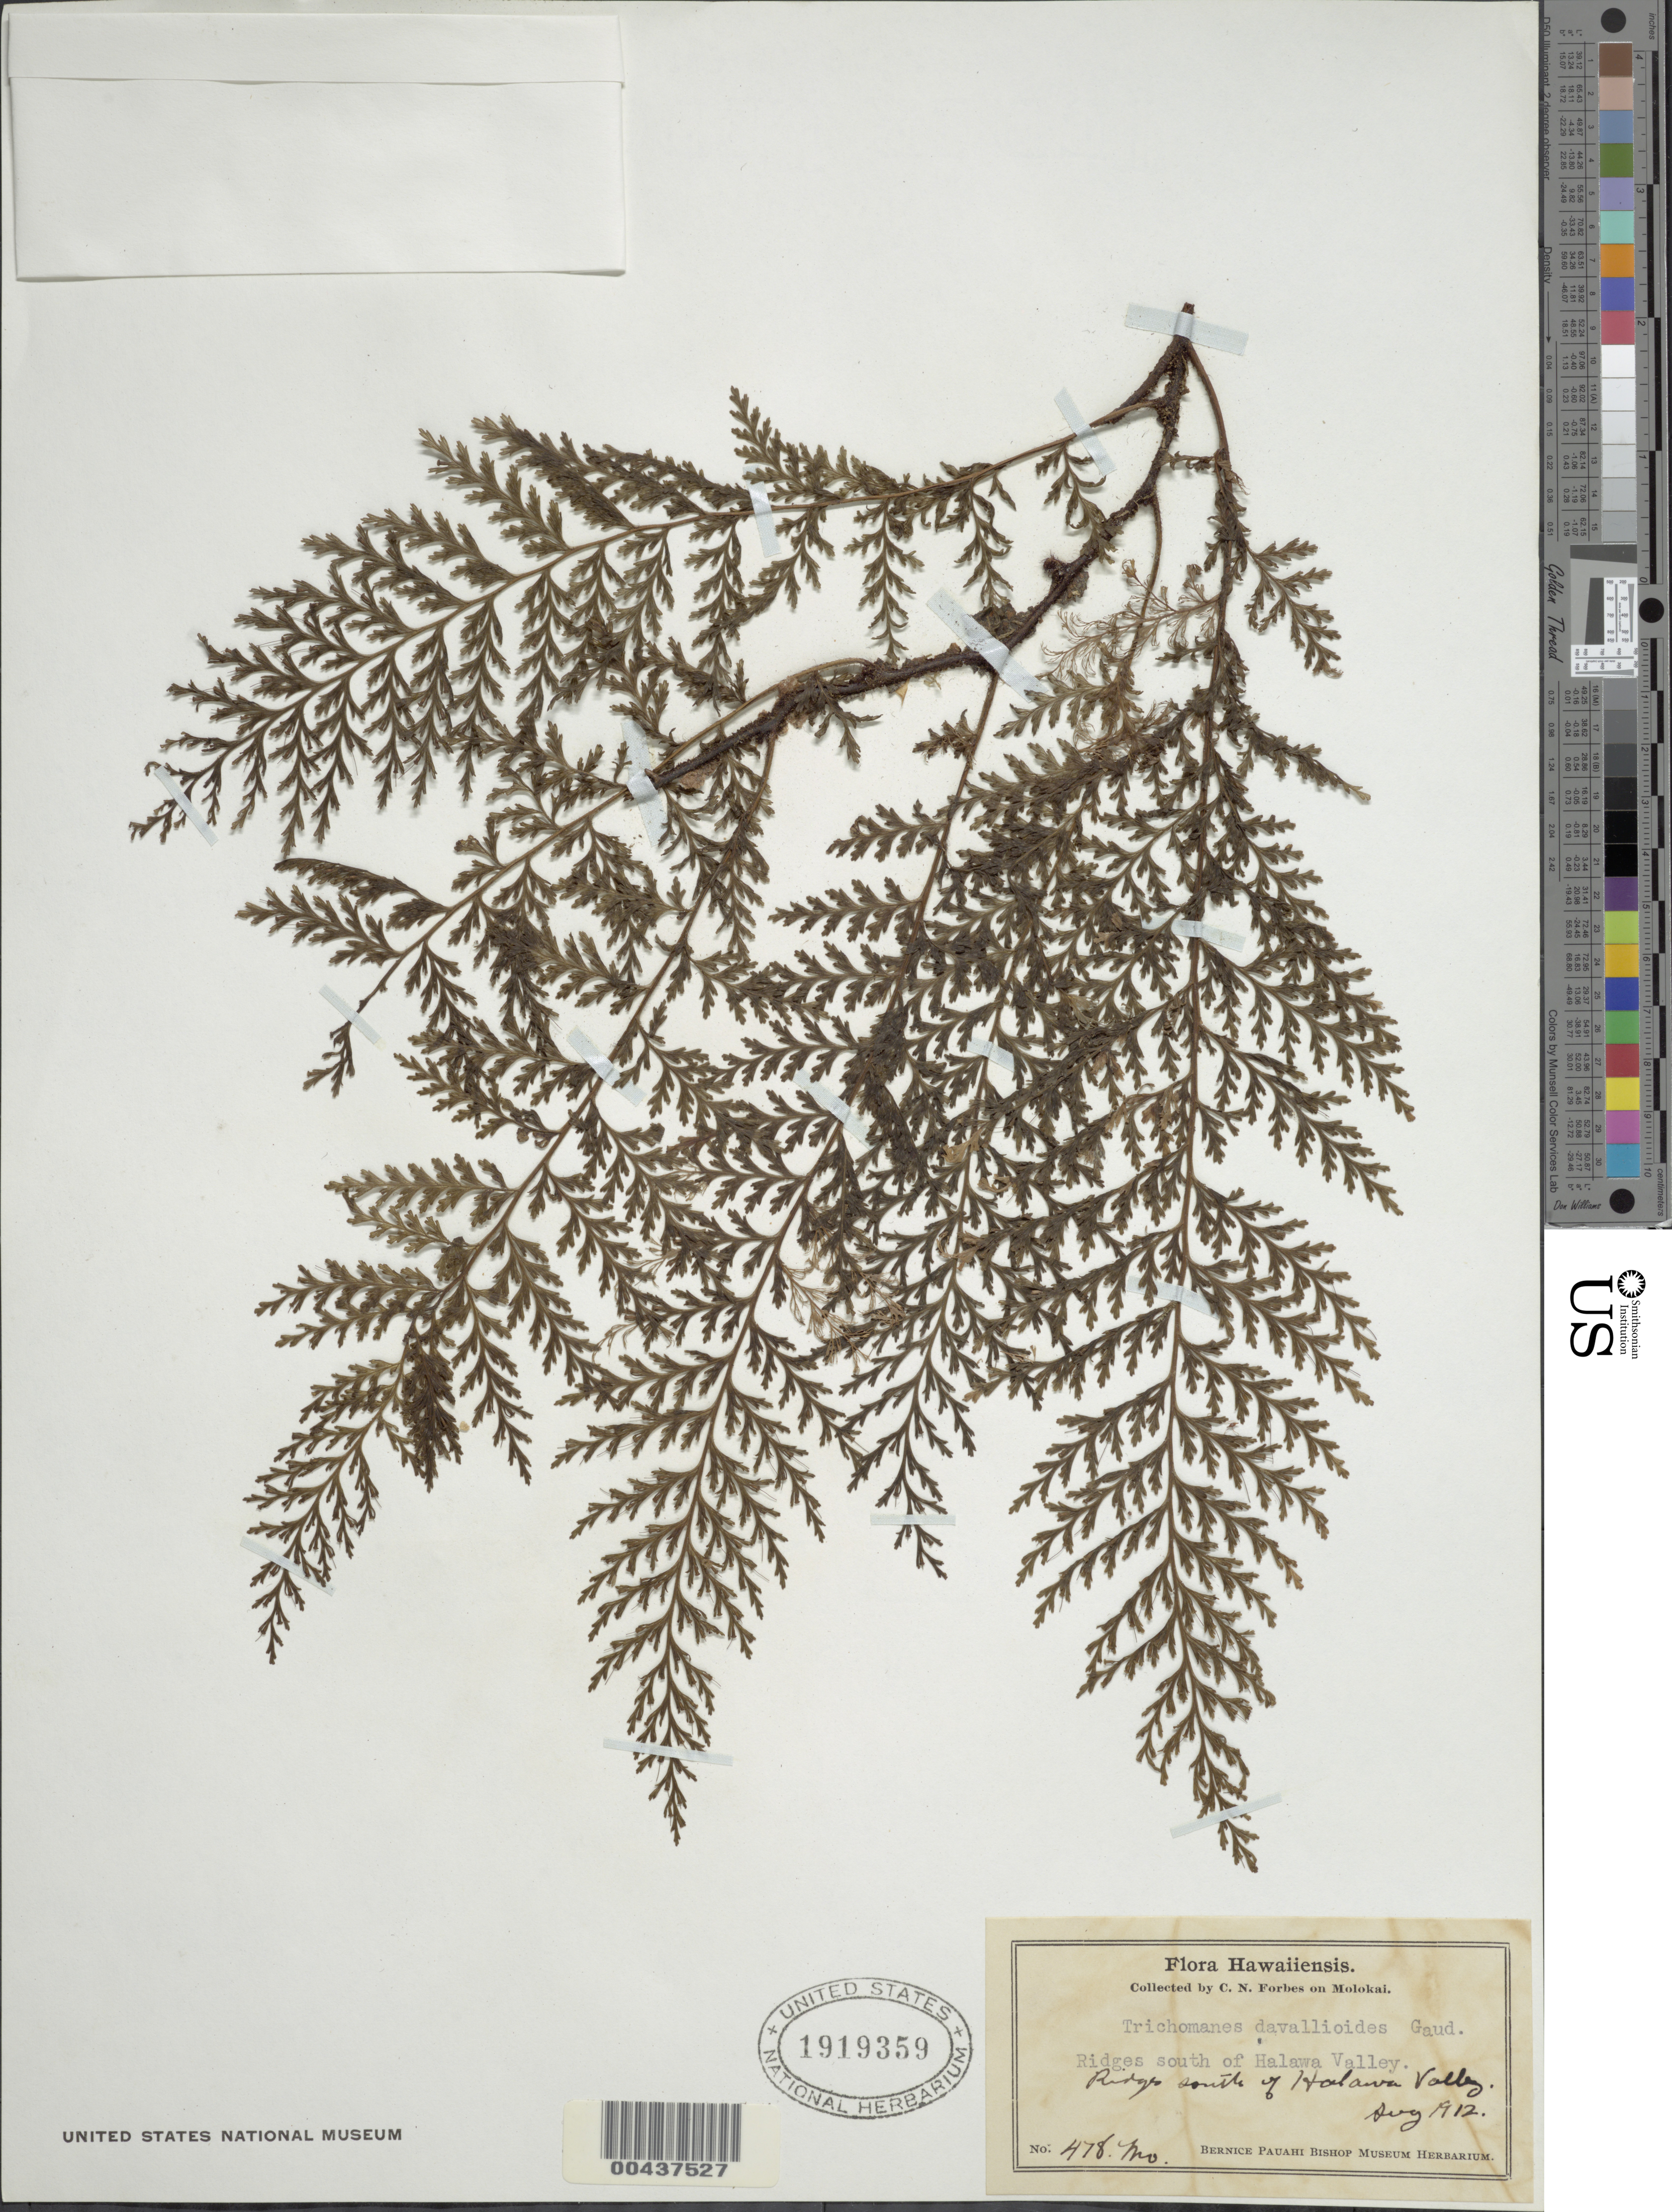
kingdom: Plantae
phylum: Tracheophyta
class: Polypodiopsida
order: Hymenophyllales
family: Hymenophyllaceae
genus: Vandenboschia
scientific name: Vandenboschia davallioides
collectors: C. N. Forbes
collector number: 478.Mo.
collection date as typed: Aug 1912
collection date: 1912-08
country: United States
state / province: Hawaii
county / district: Maui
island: Moloka'i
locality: Ridges south of Halawa Valley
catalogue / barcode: US 1919359